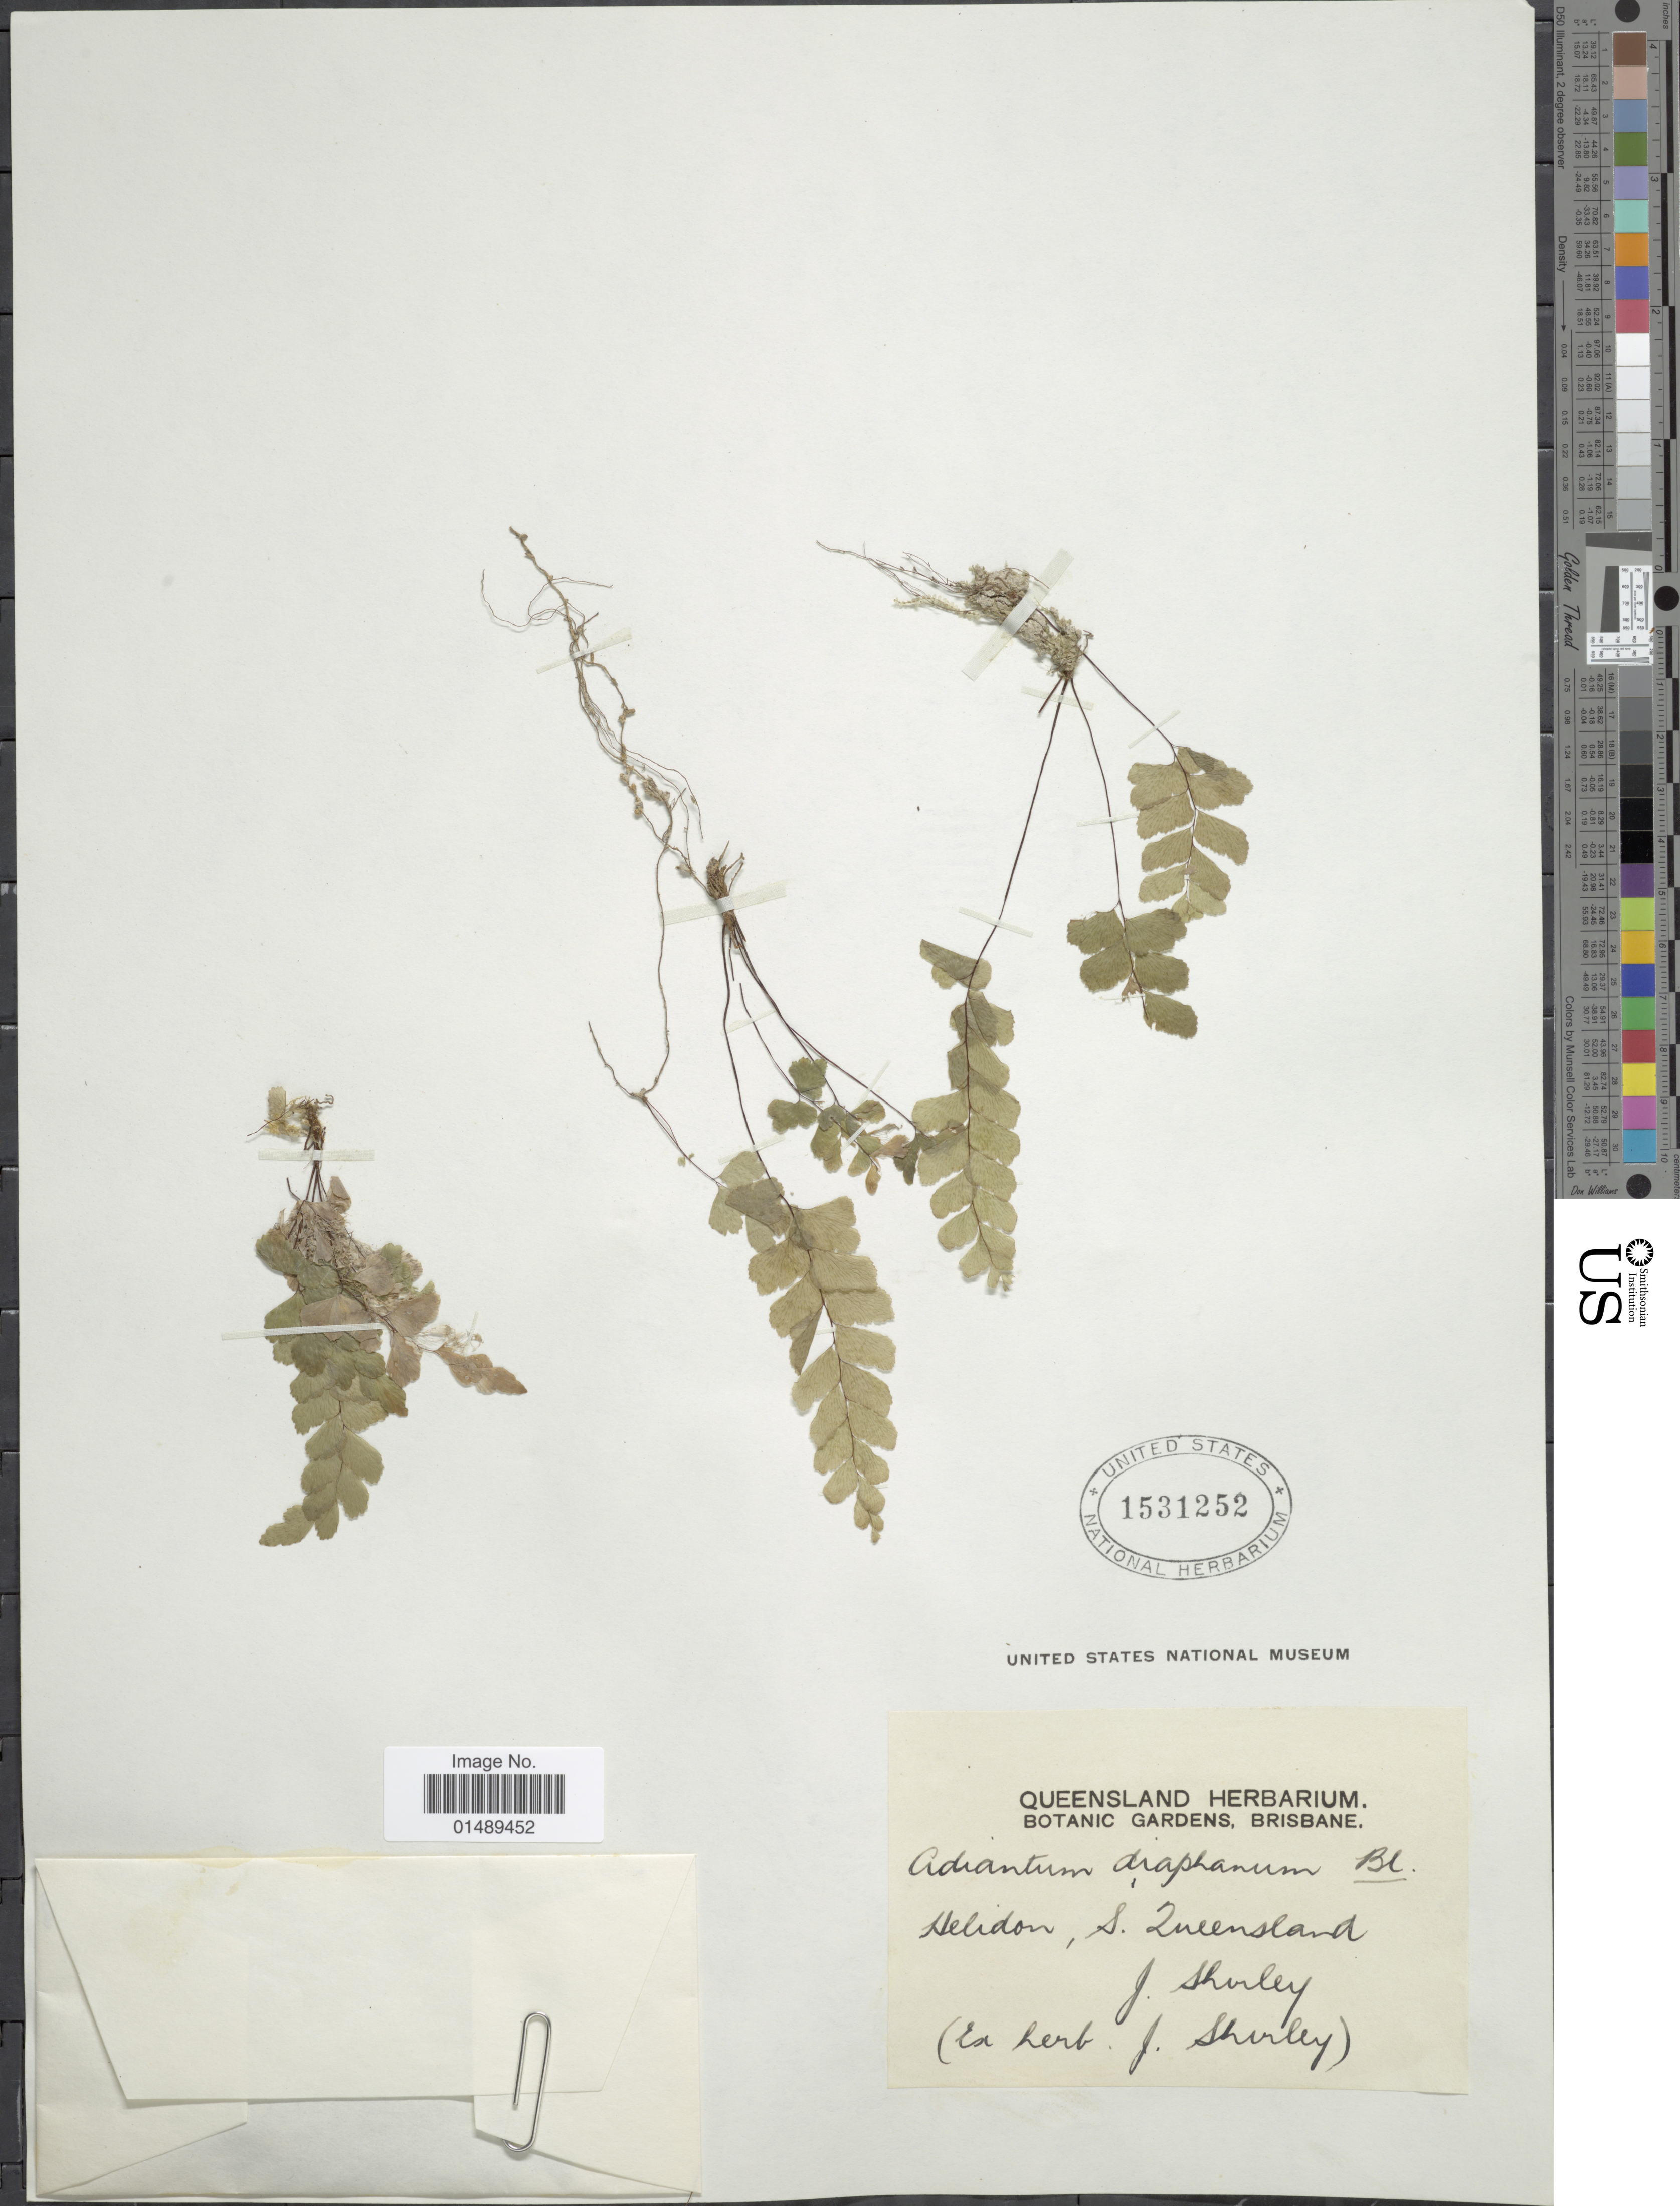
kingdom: Plantae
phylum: Tracheophyta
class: Polypodiopsida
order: Polypodiales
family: Pteridaceae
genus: Adiantum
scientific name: Adiantum diaphanum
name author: Blume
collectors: J. Shirley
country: Australia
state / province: Queensland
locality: Helidon, S. Queensland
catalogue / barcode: US 1531252